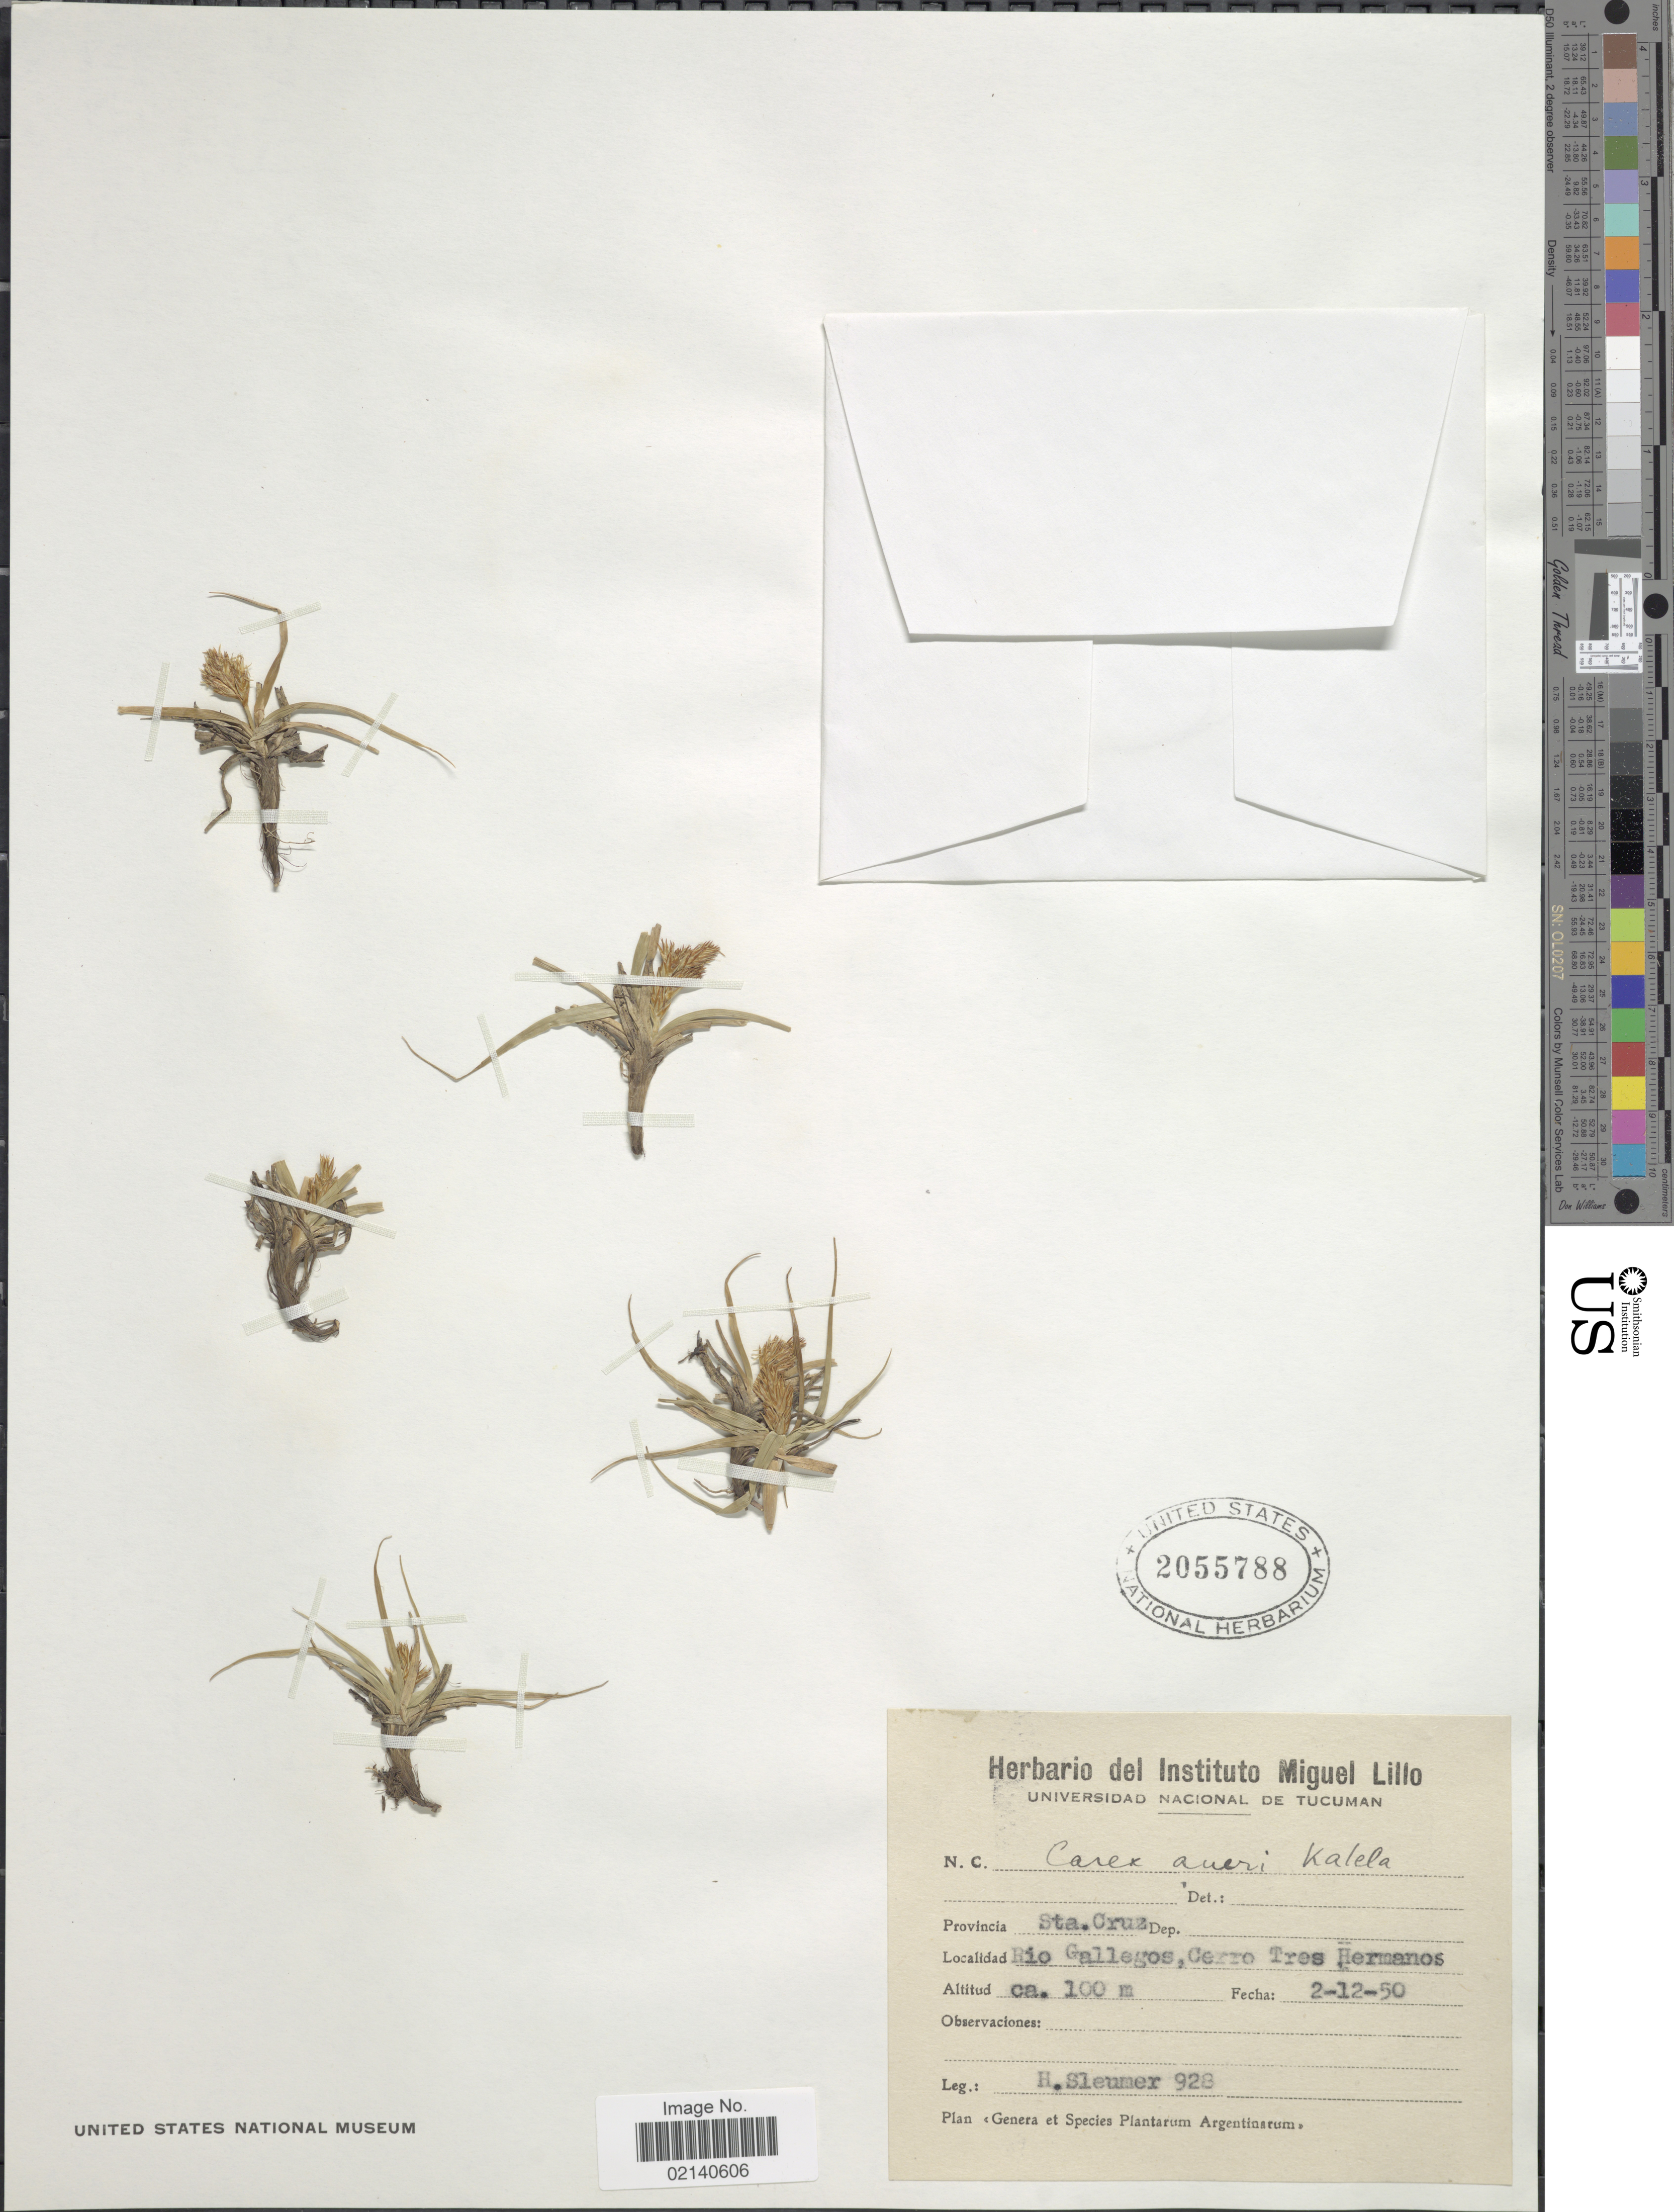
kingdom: Plantae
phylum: Tracheophyta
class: Liliopsida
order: Poales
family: Cyperaceae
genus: Carex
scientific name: Carex reichei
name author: Kük.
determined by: Jimnéz-Mejias, Pedro, (UPOS), Universidad Pablo de Olavide (SPAIN)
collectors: H. O. Sleumer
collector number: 928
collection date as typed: Transcribed d/m/y: 2/12/50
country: Argentina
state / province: Santa Cruz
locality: Provincia: Sta. Cruz. Rio Gallegos, Cerro Tres Hermanos. Argentinarum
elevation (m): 100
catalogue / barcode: US 2055788